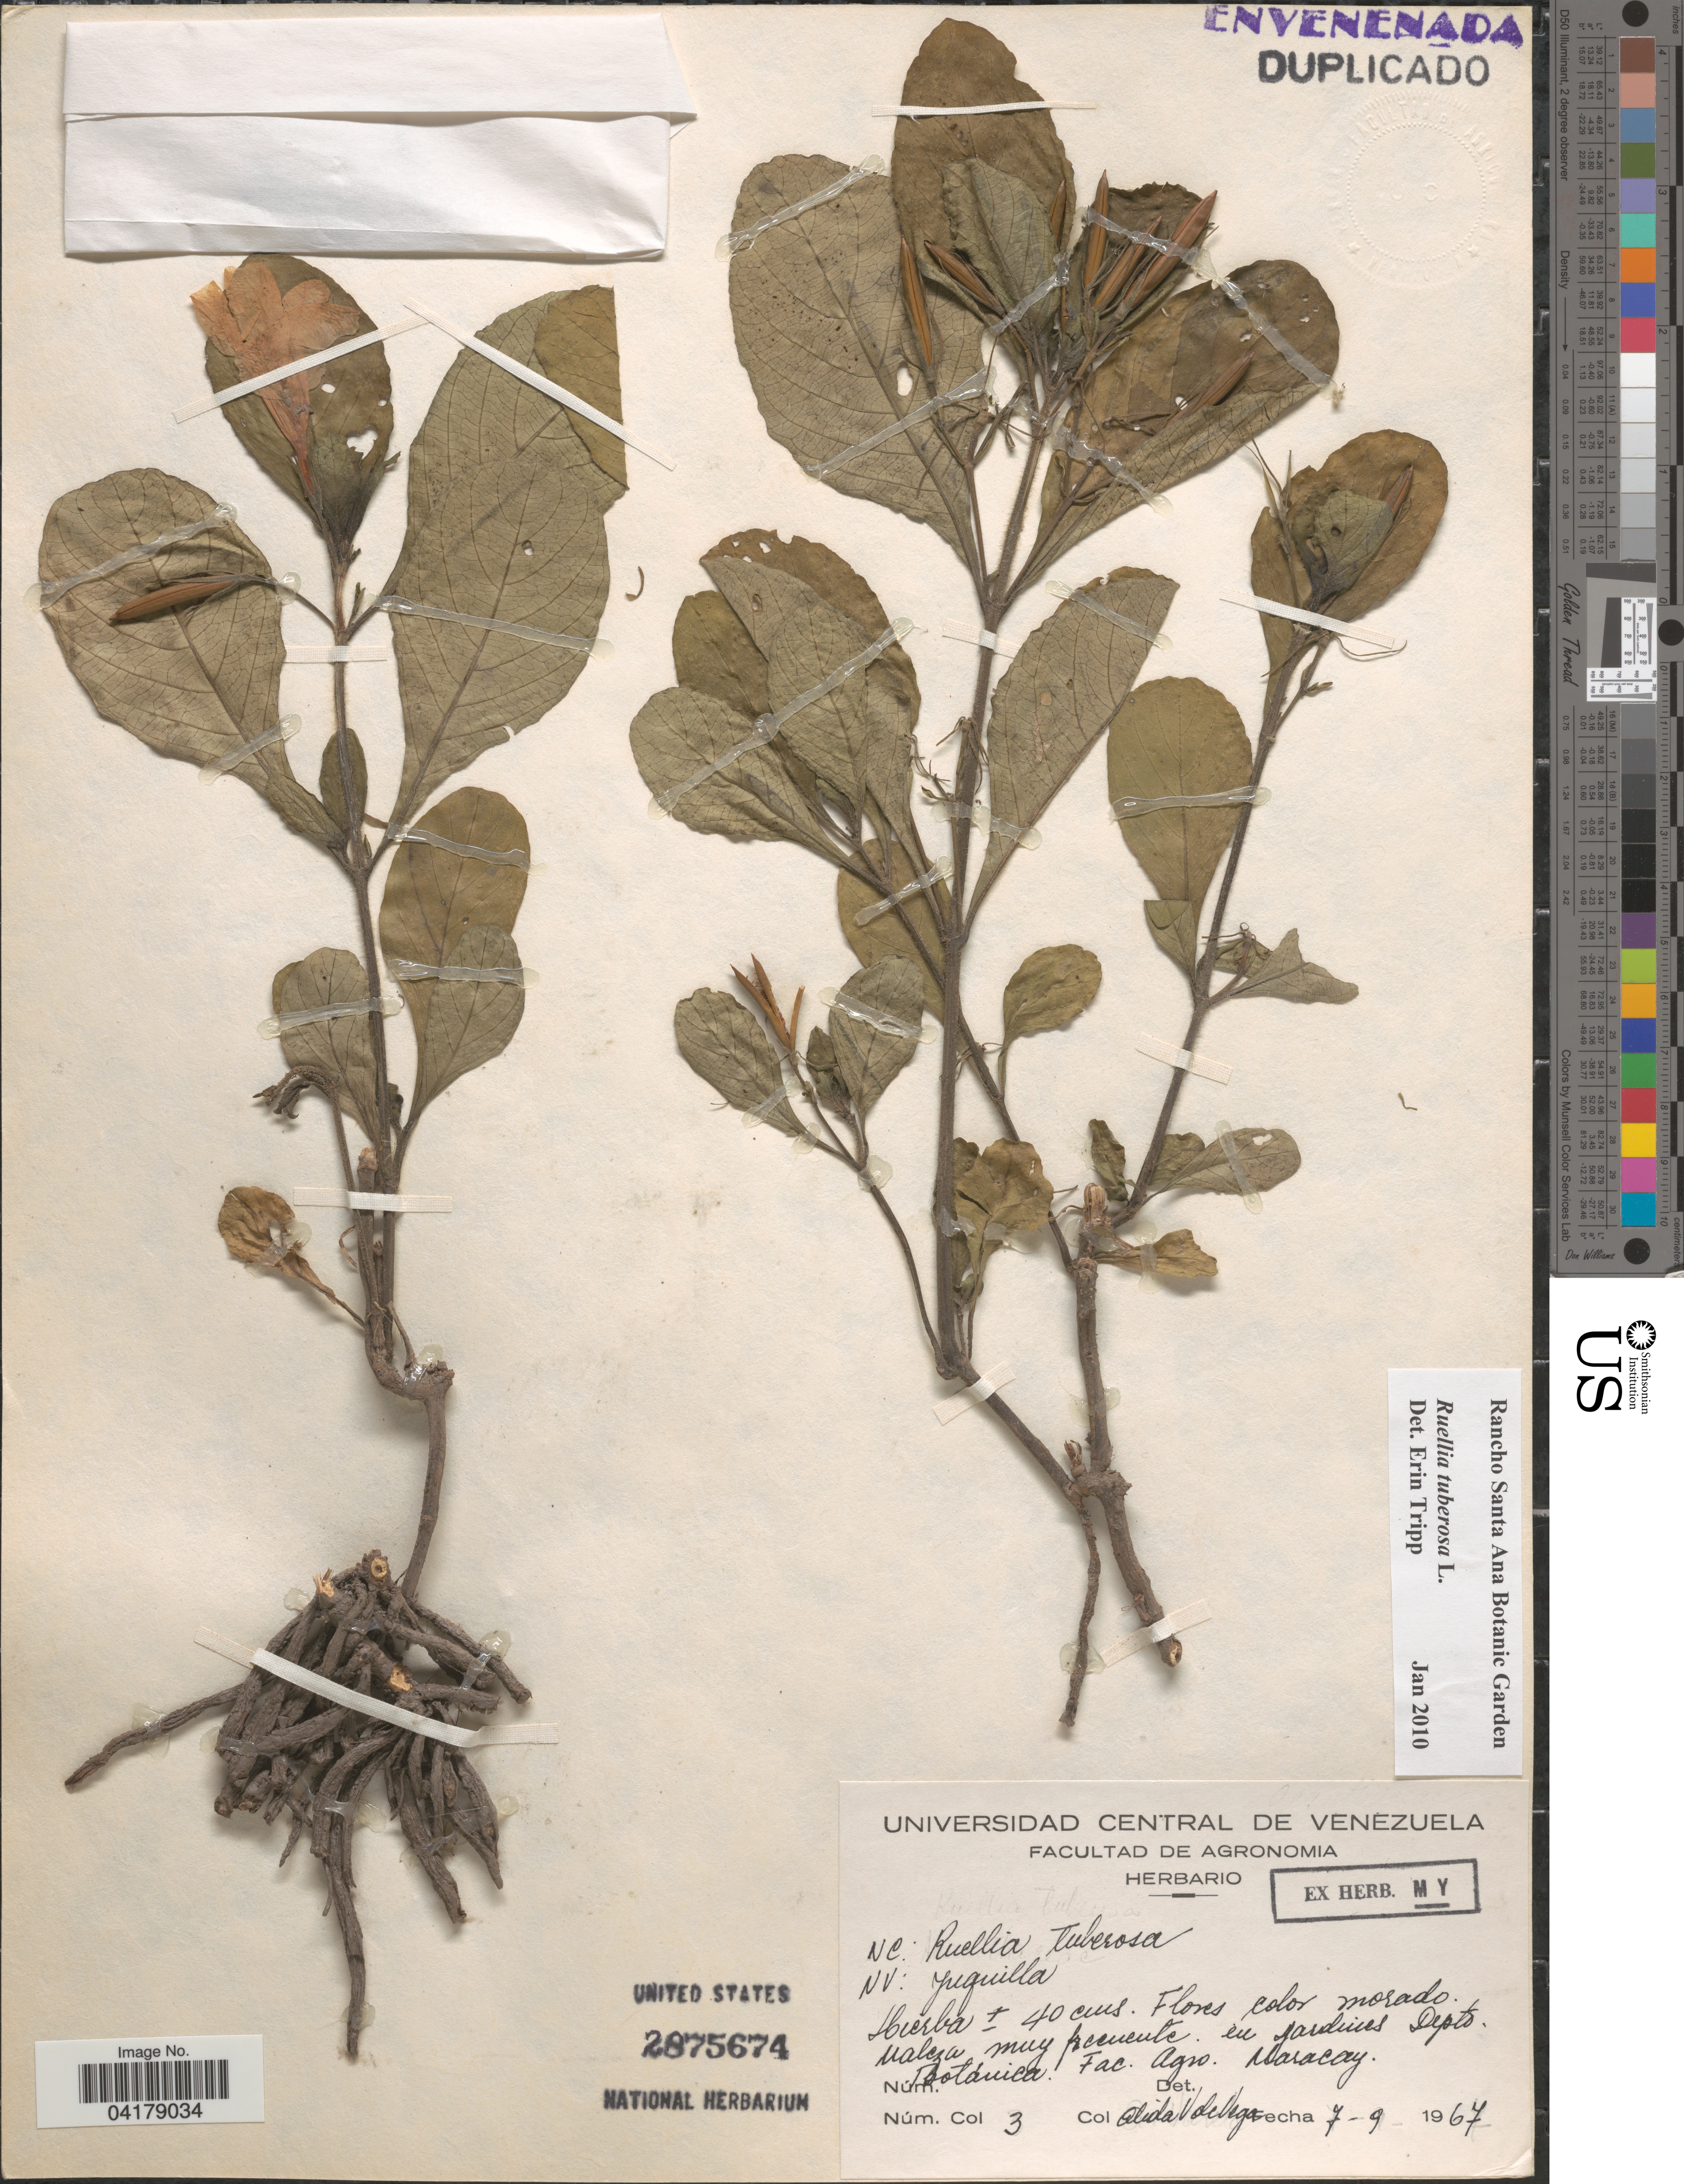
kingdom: Plantae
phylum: Tracheophyta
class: Magnoliopsida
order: Lamiales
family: Acanthaceae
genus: Ruellia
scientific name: Ruellia tuberosa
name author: L.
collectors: A. Vega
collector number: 3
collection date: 1967-09-07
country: Peru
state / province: Ancash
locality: Tuquilla.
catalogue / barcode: US 2875674